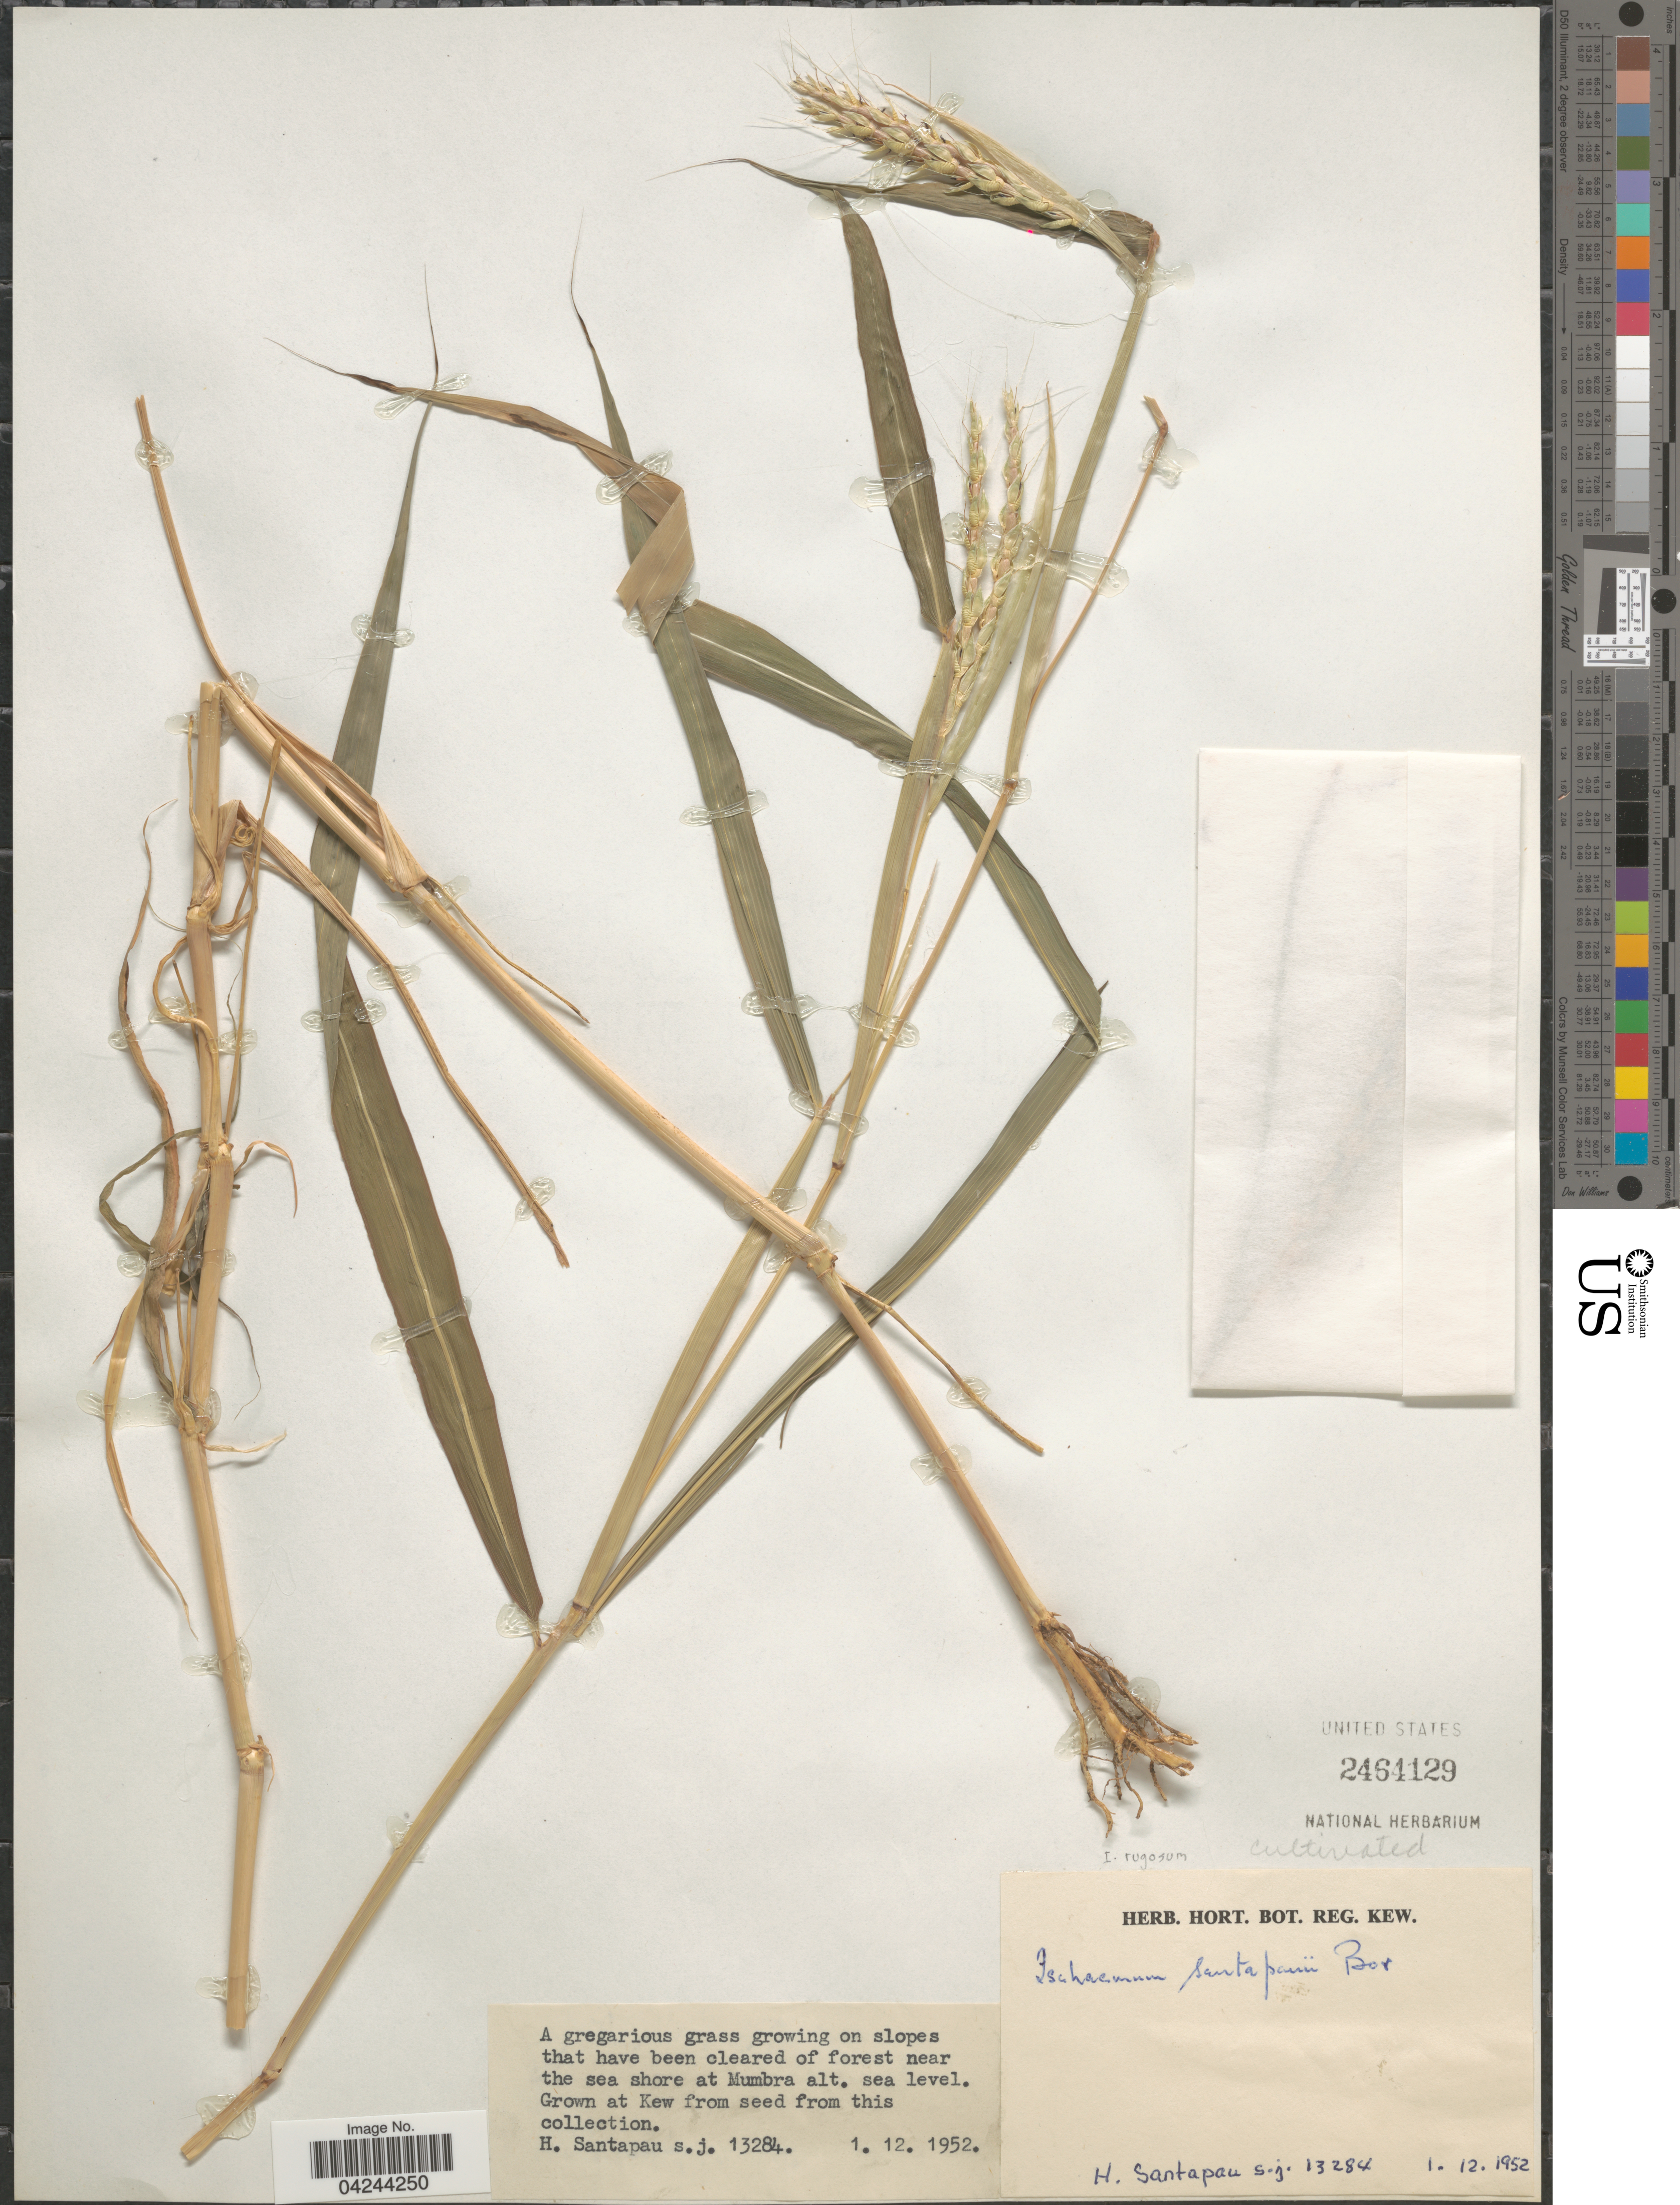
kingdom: Plantae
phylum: Tracheophyta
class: Liliopsida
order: Poales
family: Poaceae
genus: Ischaemum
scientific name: Ischaemum rugosum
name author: Salisb.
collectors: H. Santapau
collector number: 13284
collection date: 1952-12-01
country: United Kingdom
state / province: England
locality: At Kew.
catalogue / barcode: US 2464129